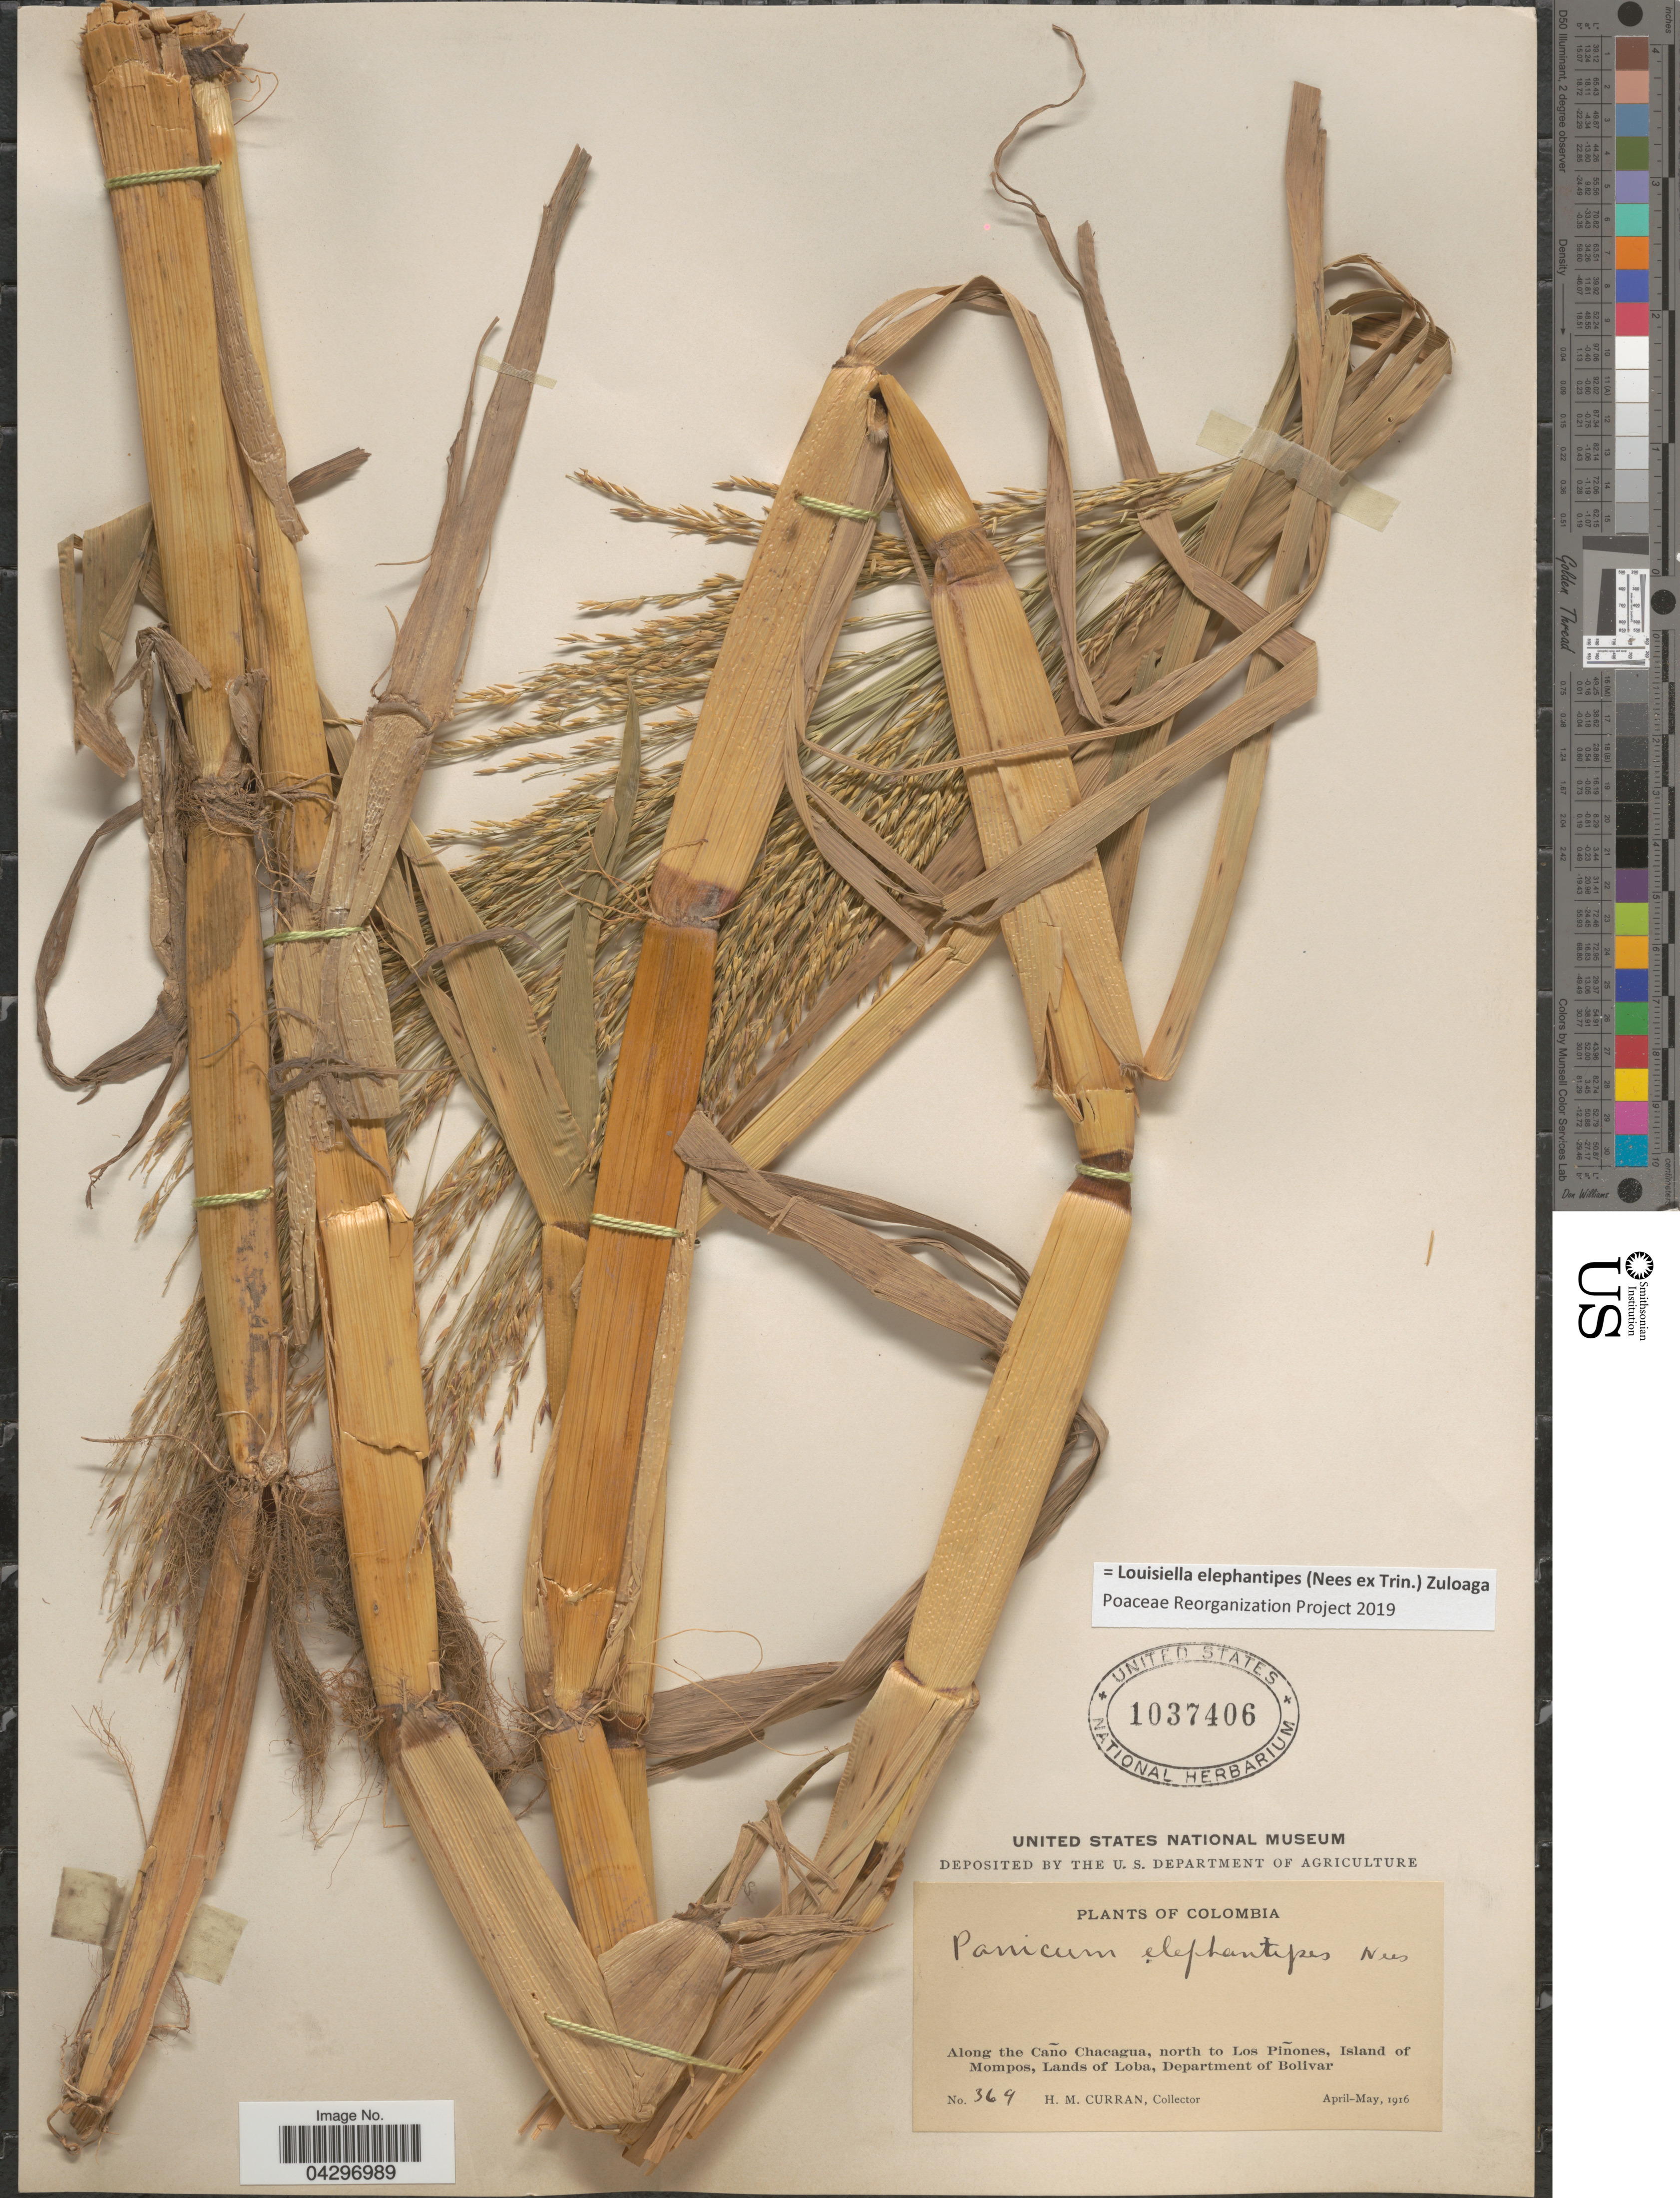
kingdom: Plantae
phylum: Tracheophyta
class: Liliopsida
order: Poales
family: Poaceae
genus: Louisiella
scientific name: Louisiella elephantipes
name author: (Nees ex Trin.) Zuloaga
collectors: H. M. Curran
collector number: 369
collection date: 1916-04/1916-05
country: Colombia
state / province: Bolívar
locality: Along the Caño Chacagua, north to Los Piñones, Island of Mompos, Lands of Loba, Department of Bolivar.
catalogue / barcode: US 1037406